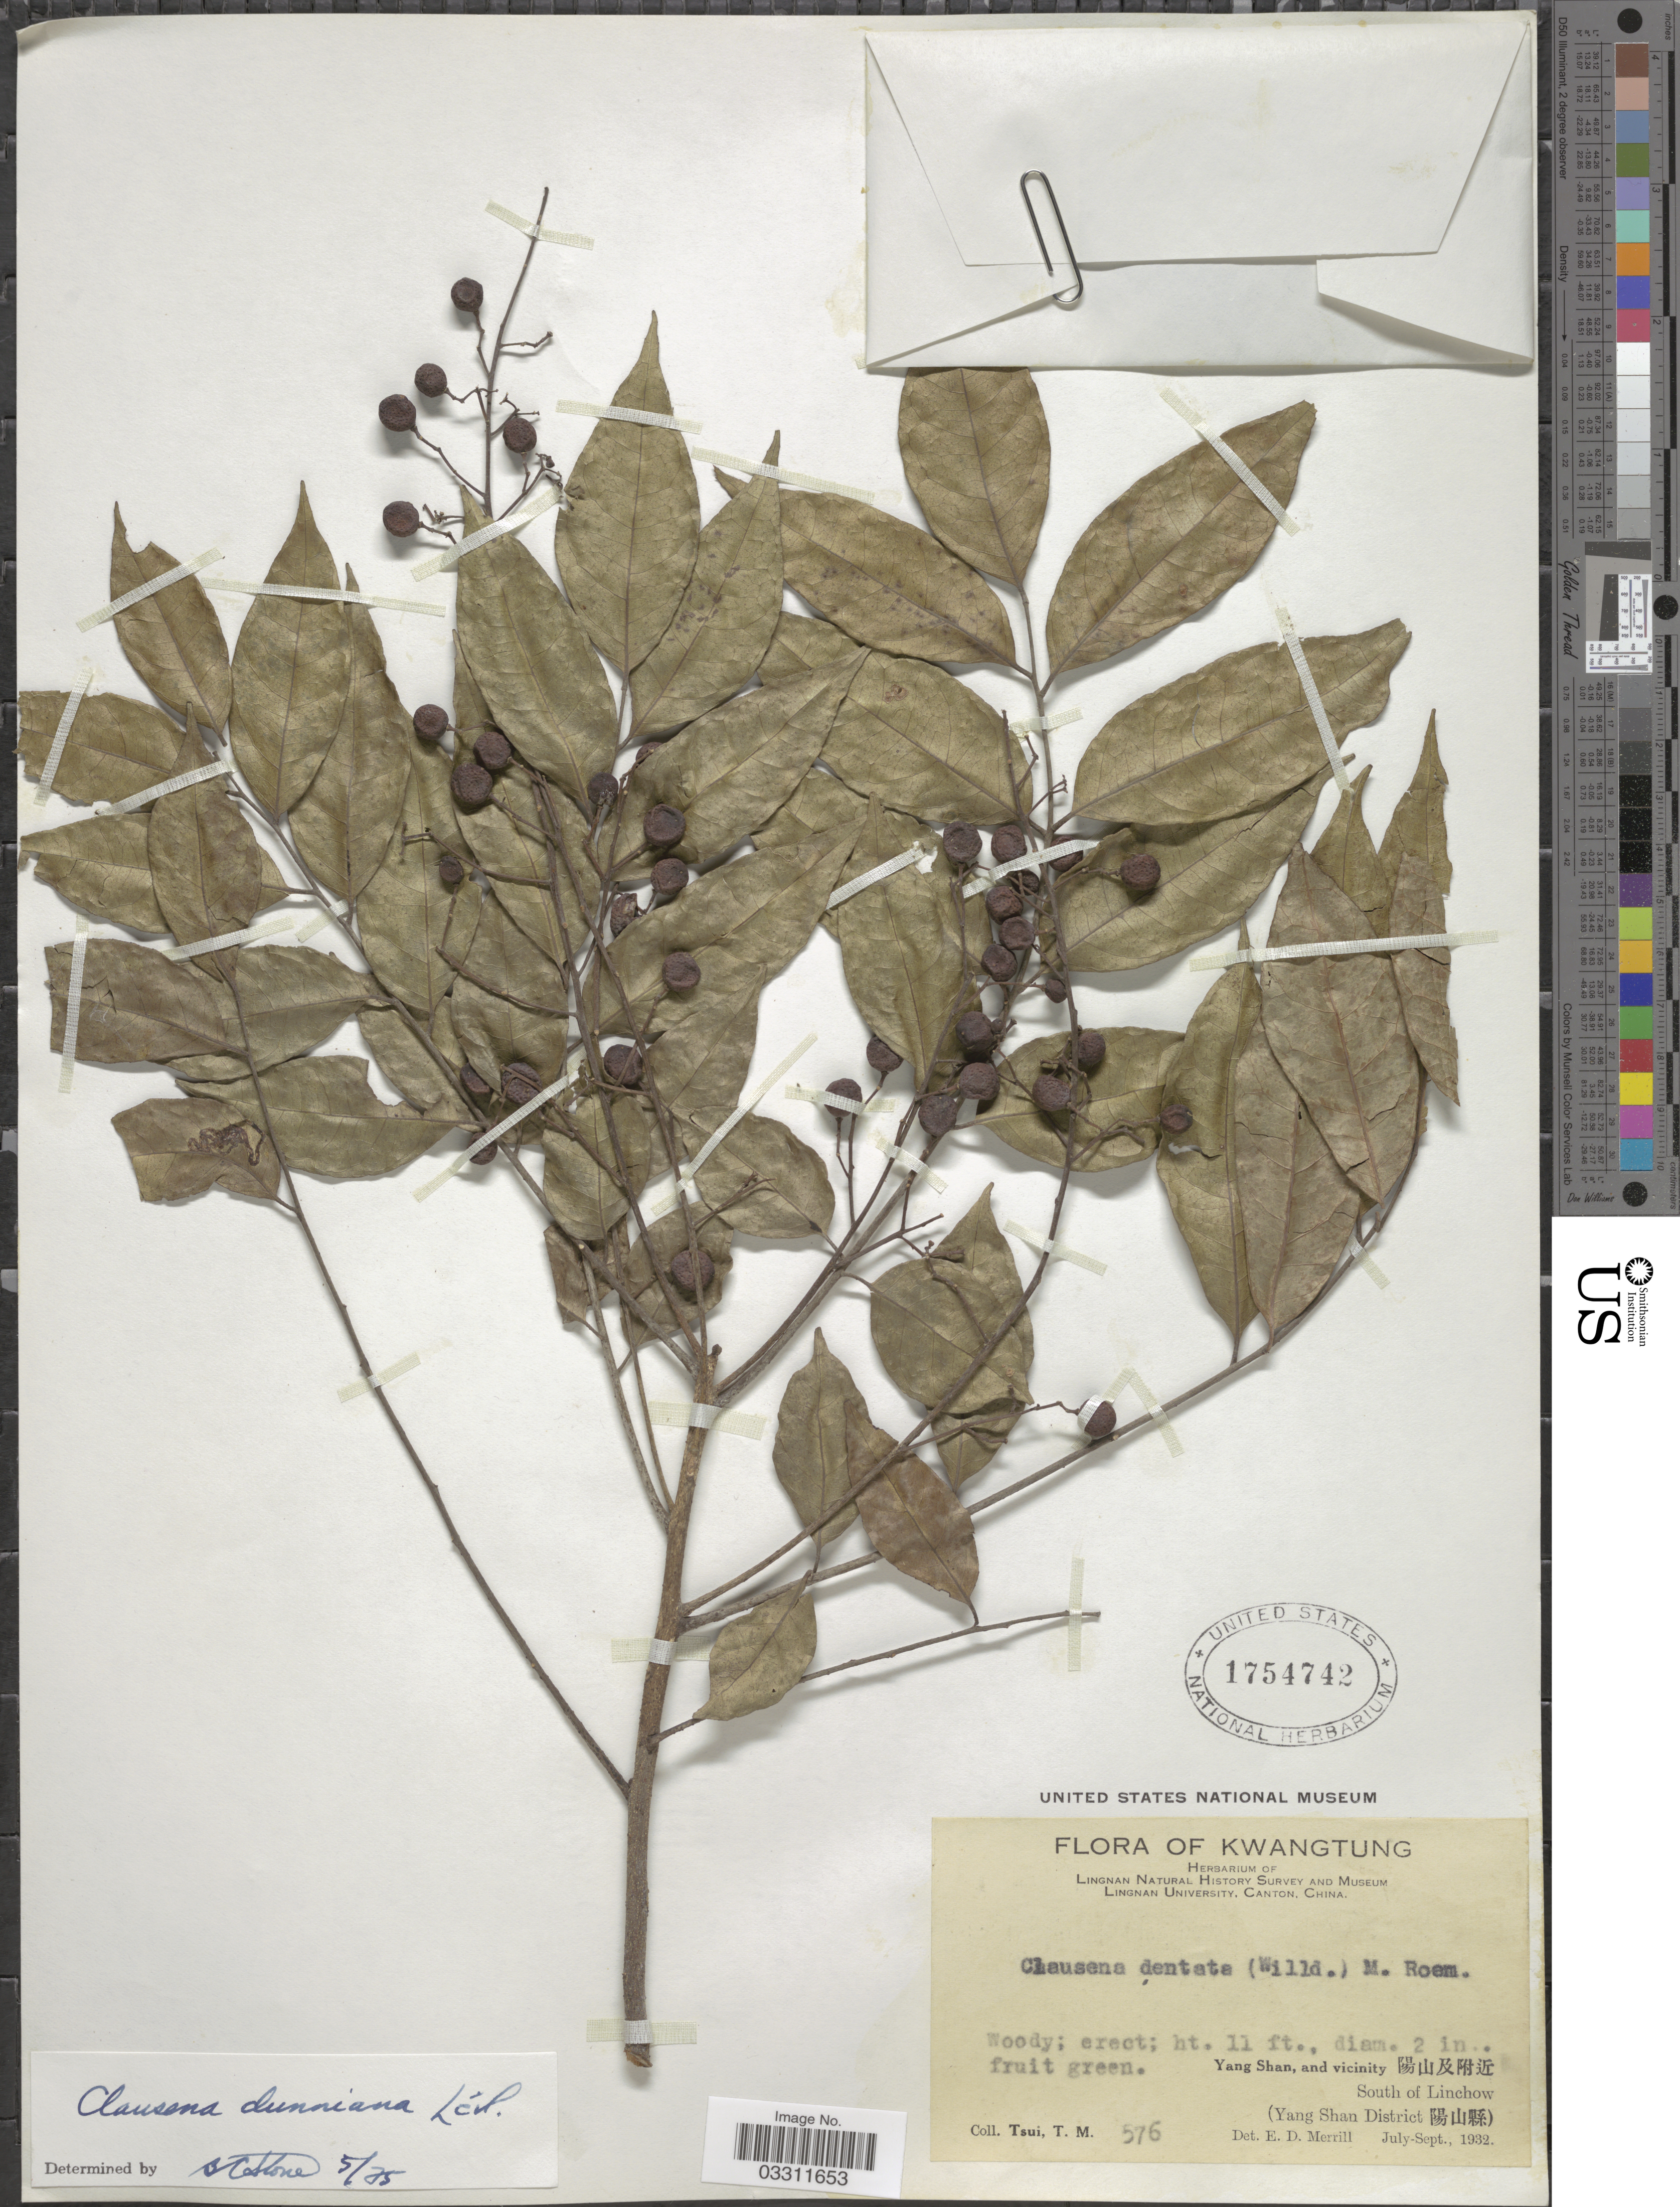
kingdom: Plantae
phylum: Tracheophyta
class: Magnoliopsida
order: Sapindales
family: Rutaceae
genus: Clausena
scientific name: Clausena dunniana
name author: H. Lév.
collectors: T. Tsui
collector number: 576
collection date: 1932-07/1932-09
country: China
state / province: Guangdong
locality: Kwangtung. Yang Shan, and vicinity X. South of Linchow. (Yang Shan District X).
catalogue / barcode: US 1754742